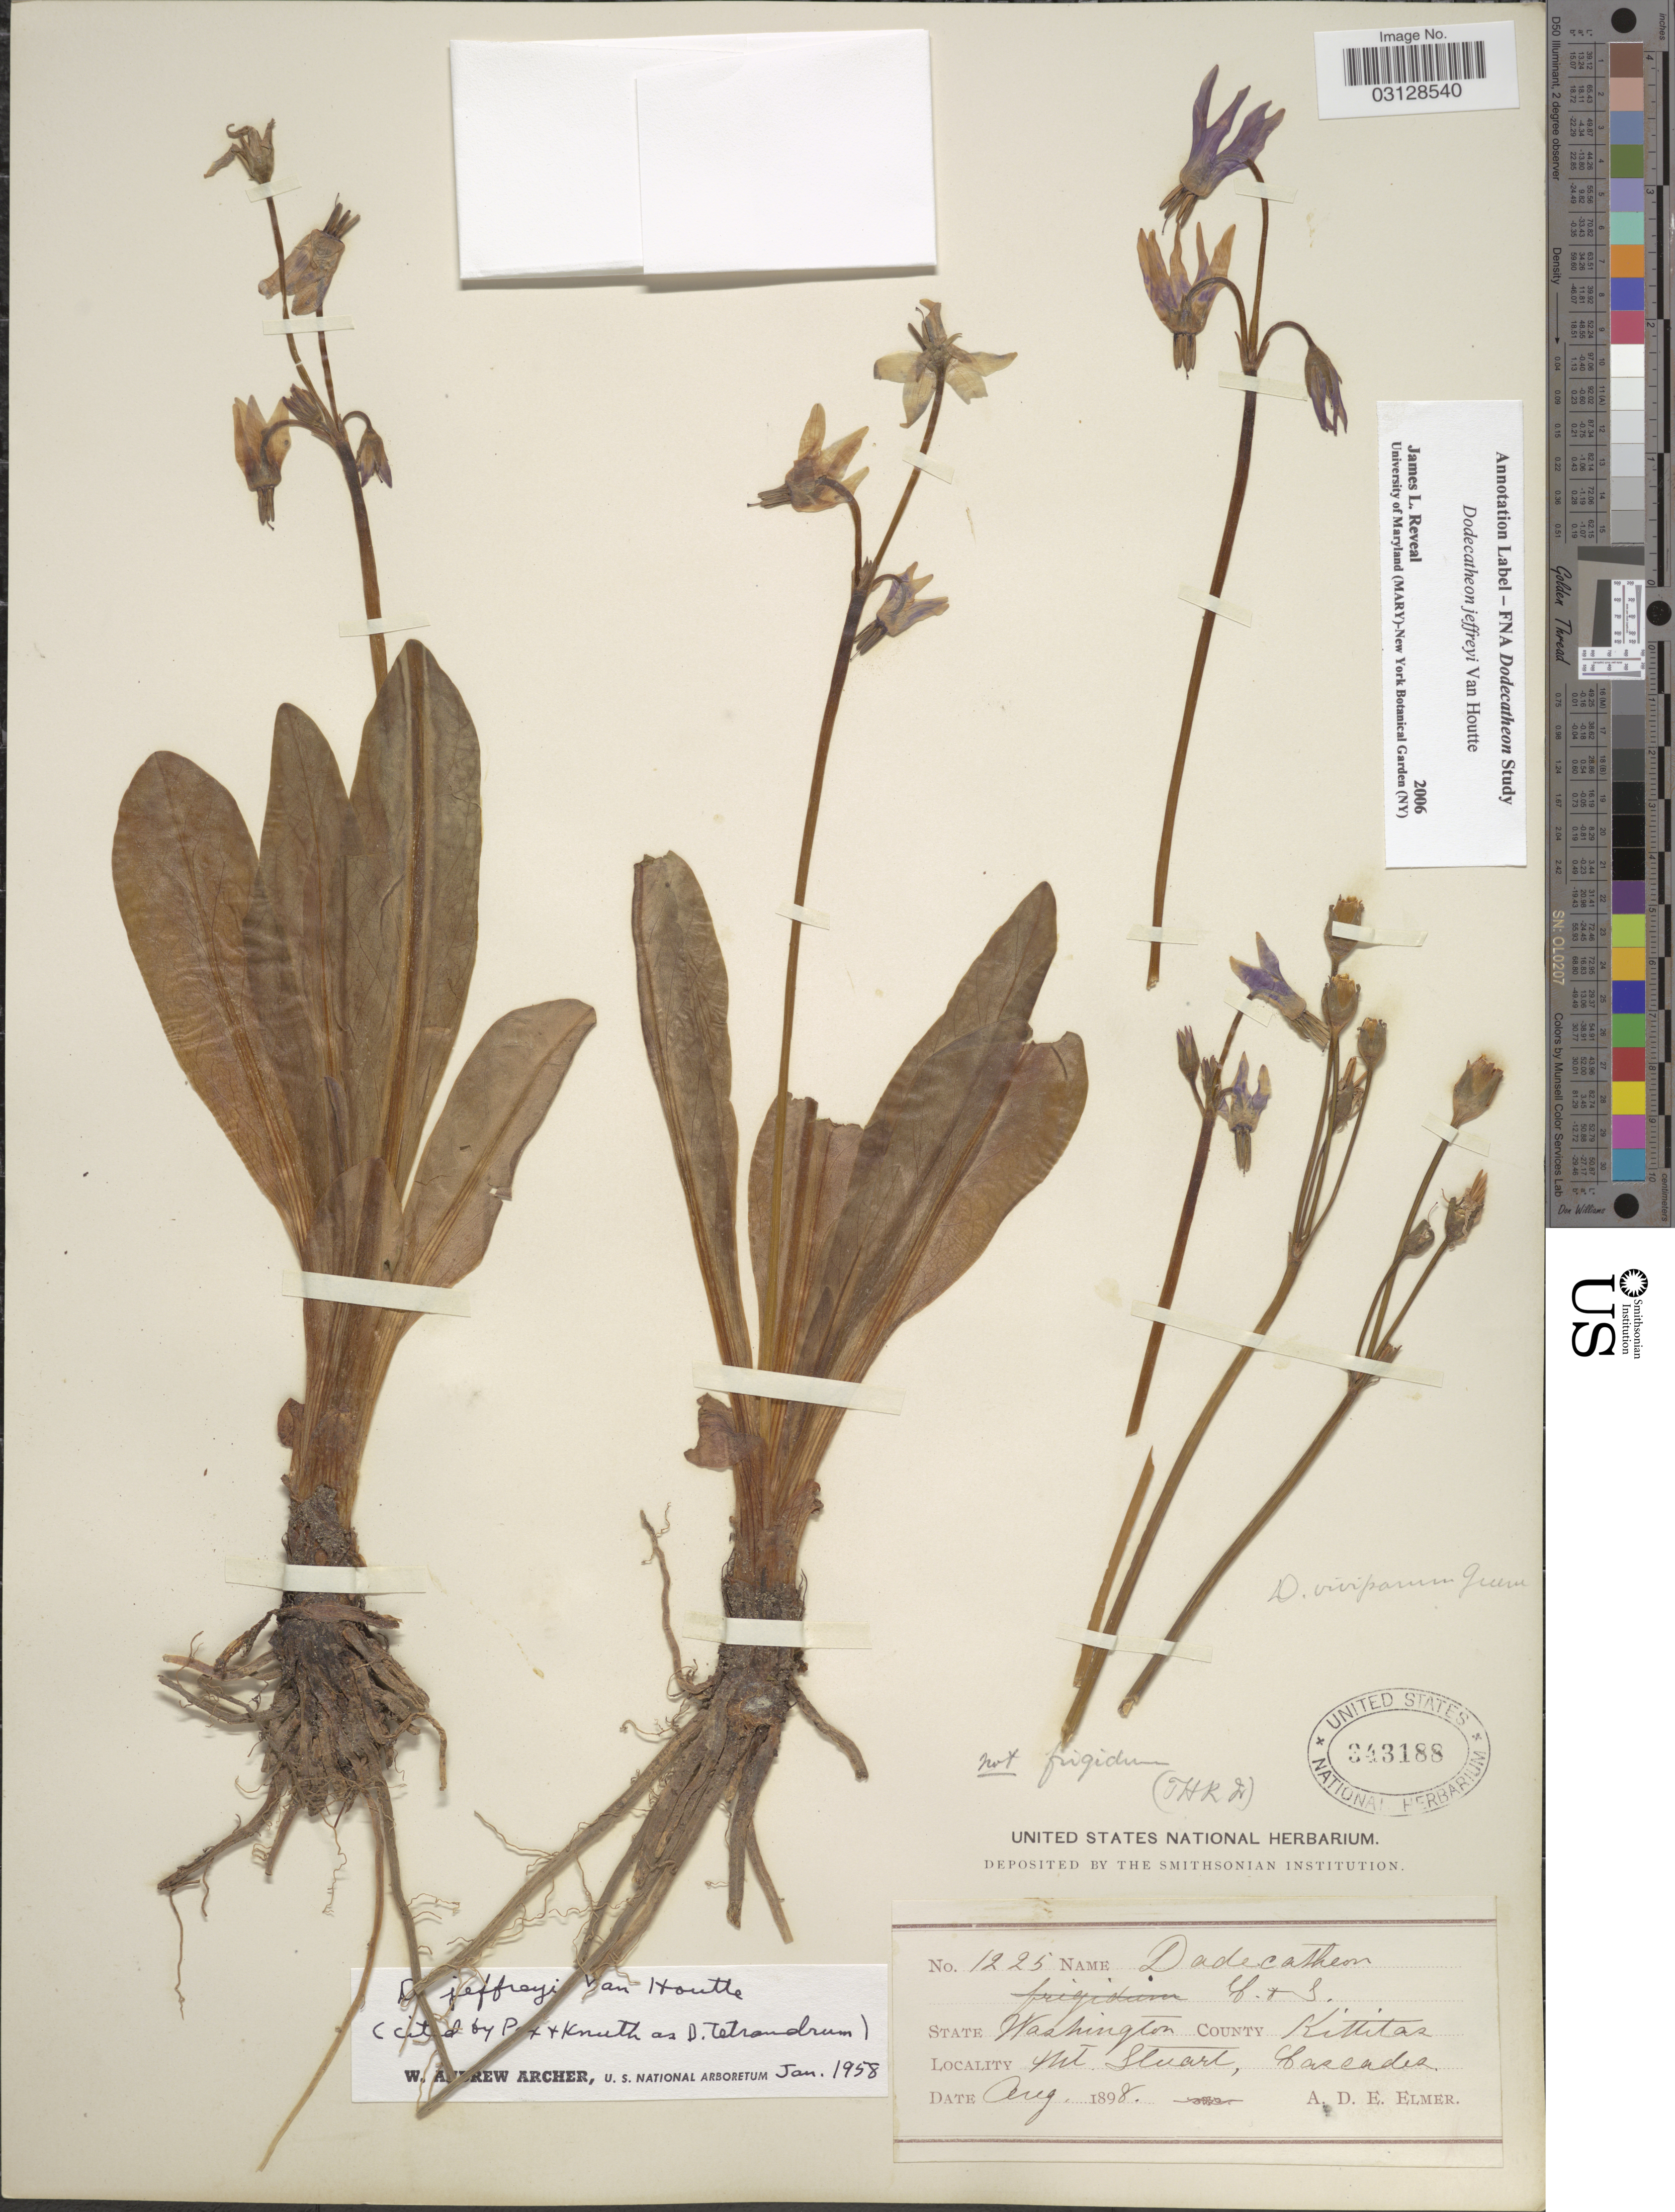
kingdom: Plantae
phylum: Tracheophyta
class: Magnoliopsida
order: Ericales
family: Primulaceae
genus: Dodecatheon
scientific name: Dodecatheon jeffreyi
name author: Van Houtte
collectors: A. D. E. Elmer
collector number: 1225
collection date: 1898-08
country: United States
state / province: Washington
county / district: Kittitas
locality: County Kittitas. Mt. Stuart. Cascades.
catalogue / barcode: US 343188